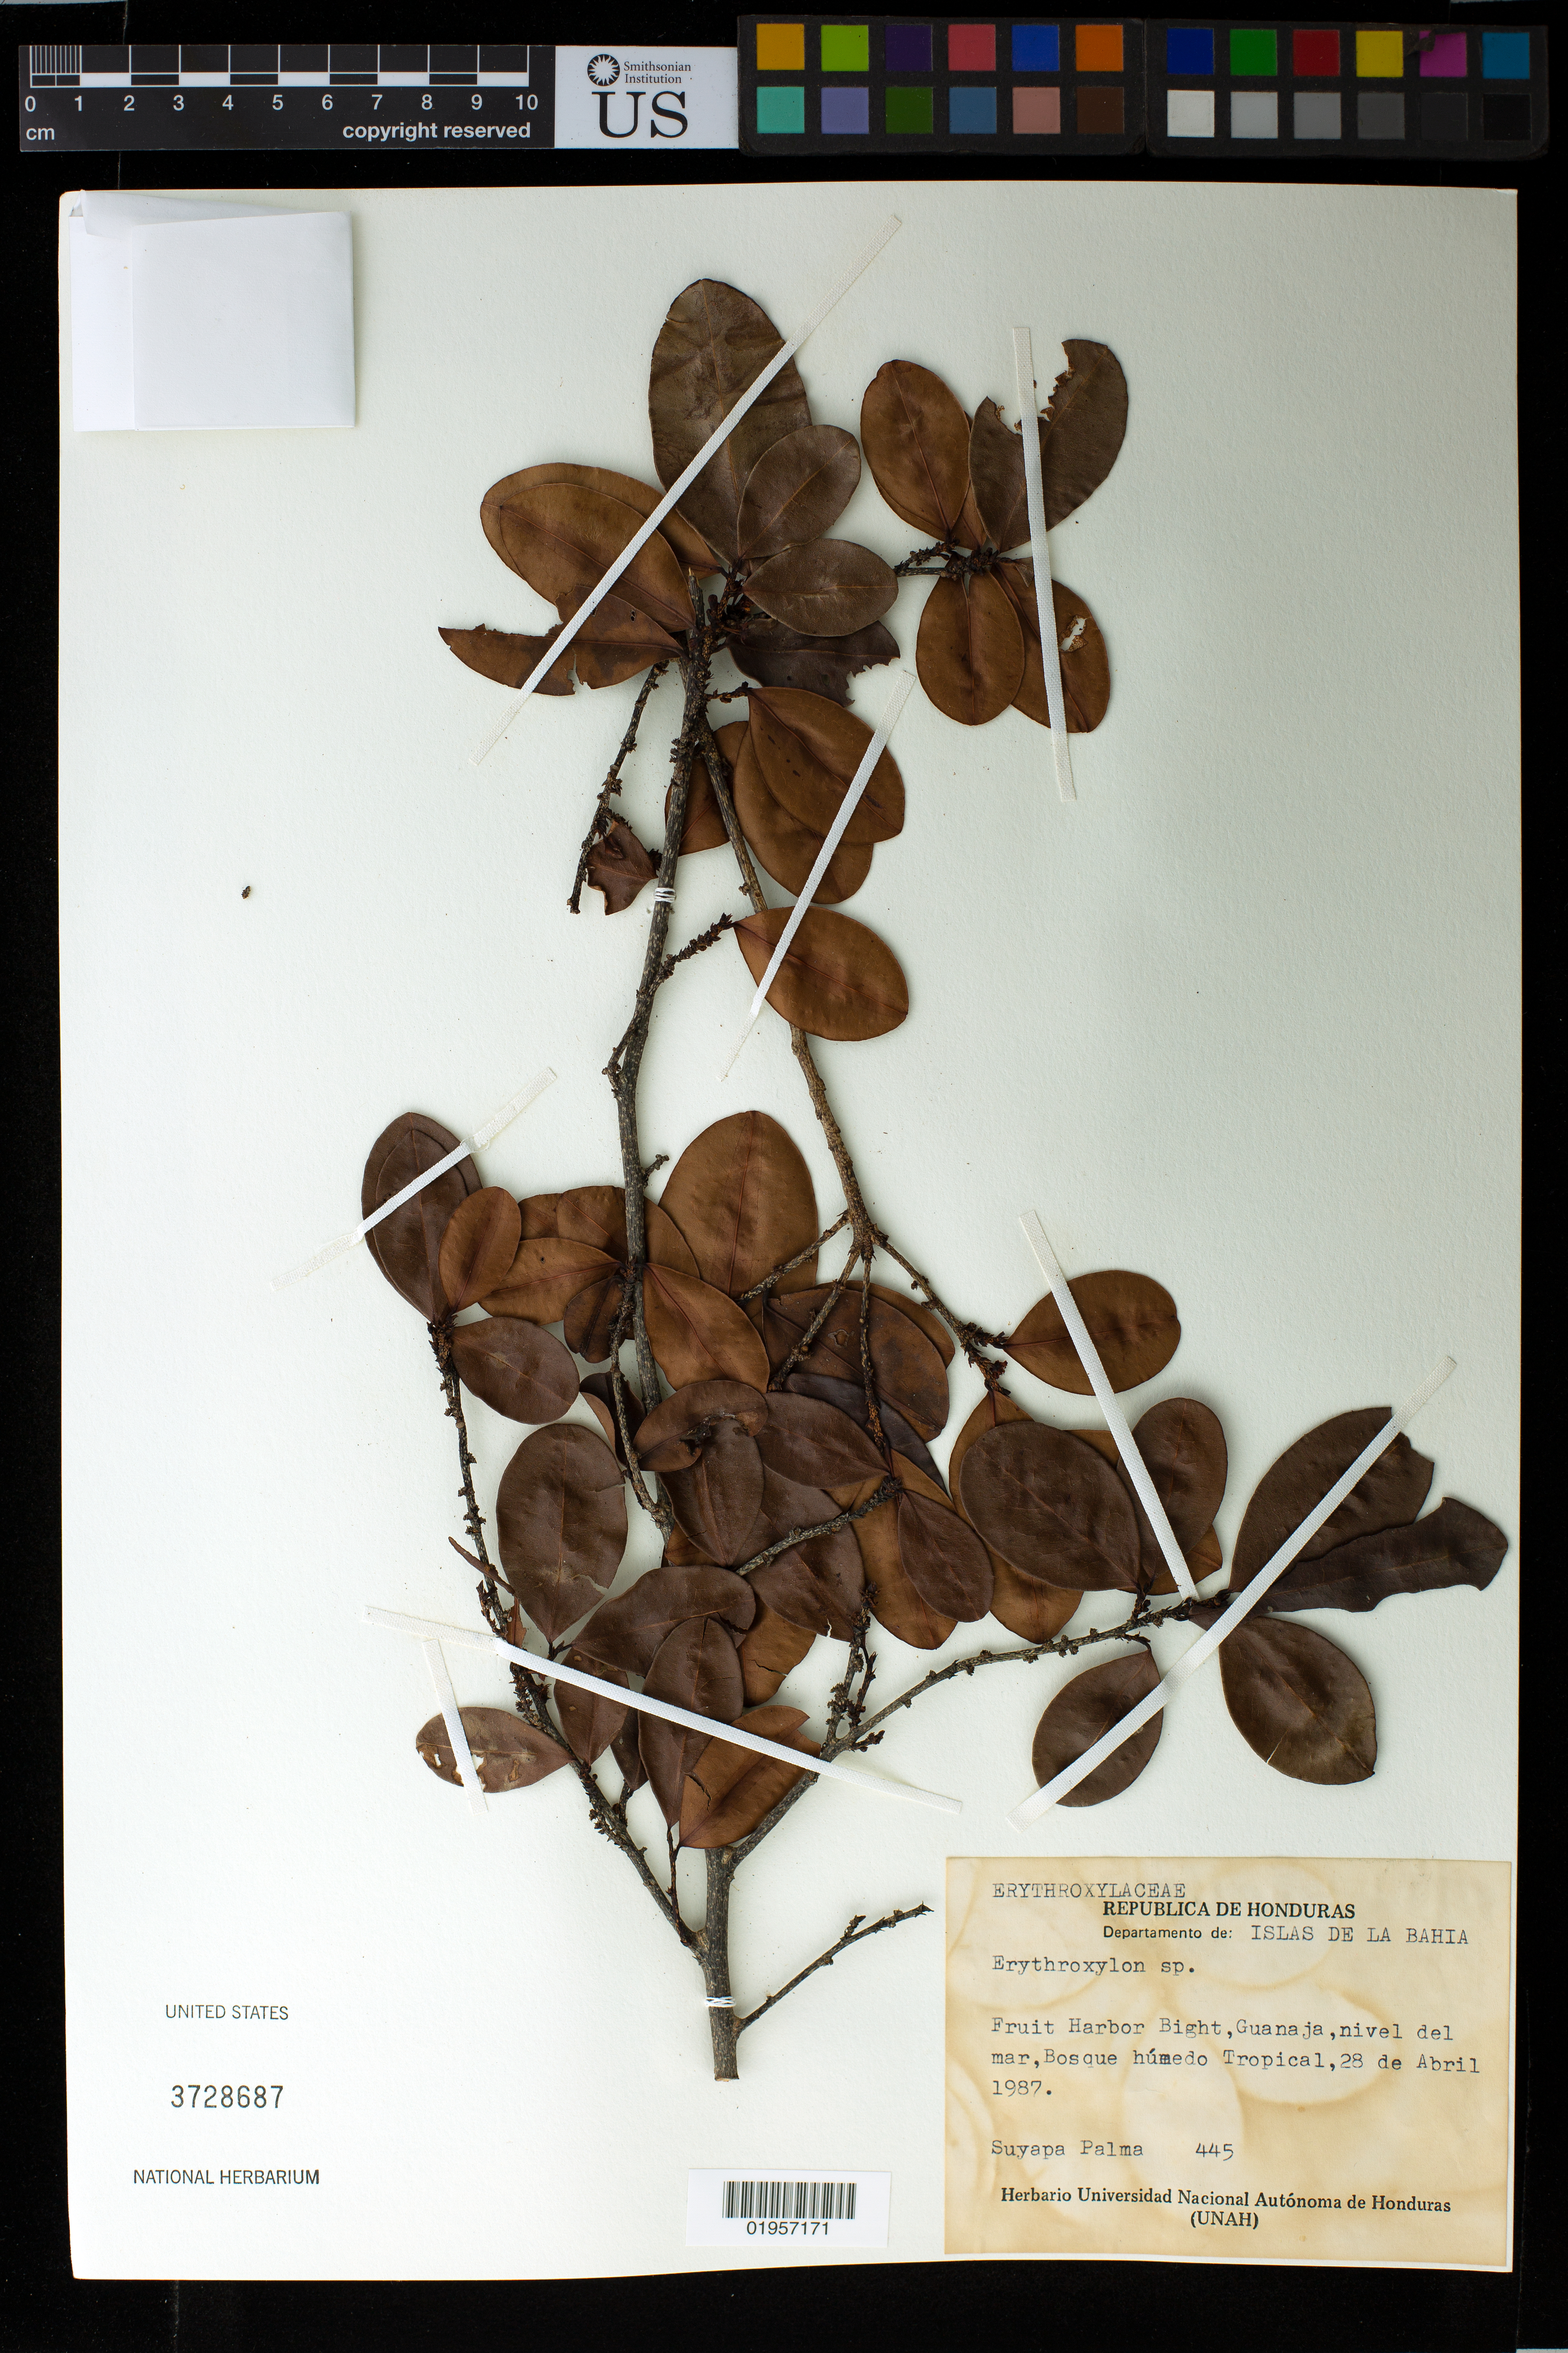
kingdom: Plantae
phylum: Tracheophyta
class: Magnoliopsida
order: Malpighiales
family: Erythroxylaceae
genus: Erythroxylum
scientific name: Erythroxylum guatemalense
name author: Lundell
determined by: Strong, Mark T., (BOT), Smithsonian Institution - National Museum of Natural History (UNITED STATES)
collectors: S. Palma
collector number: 445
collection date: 1987-04-28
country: Honduras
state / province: Islas de la Bahía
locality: Fruit Harbor Bight, Guanaja, nivel del mar, Bosque húmedo Tropical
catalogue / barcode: US 3728687